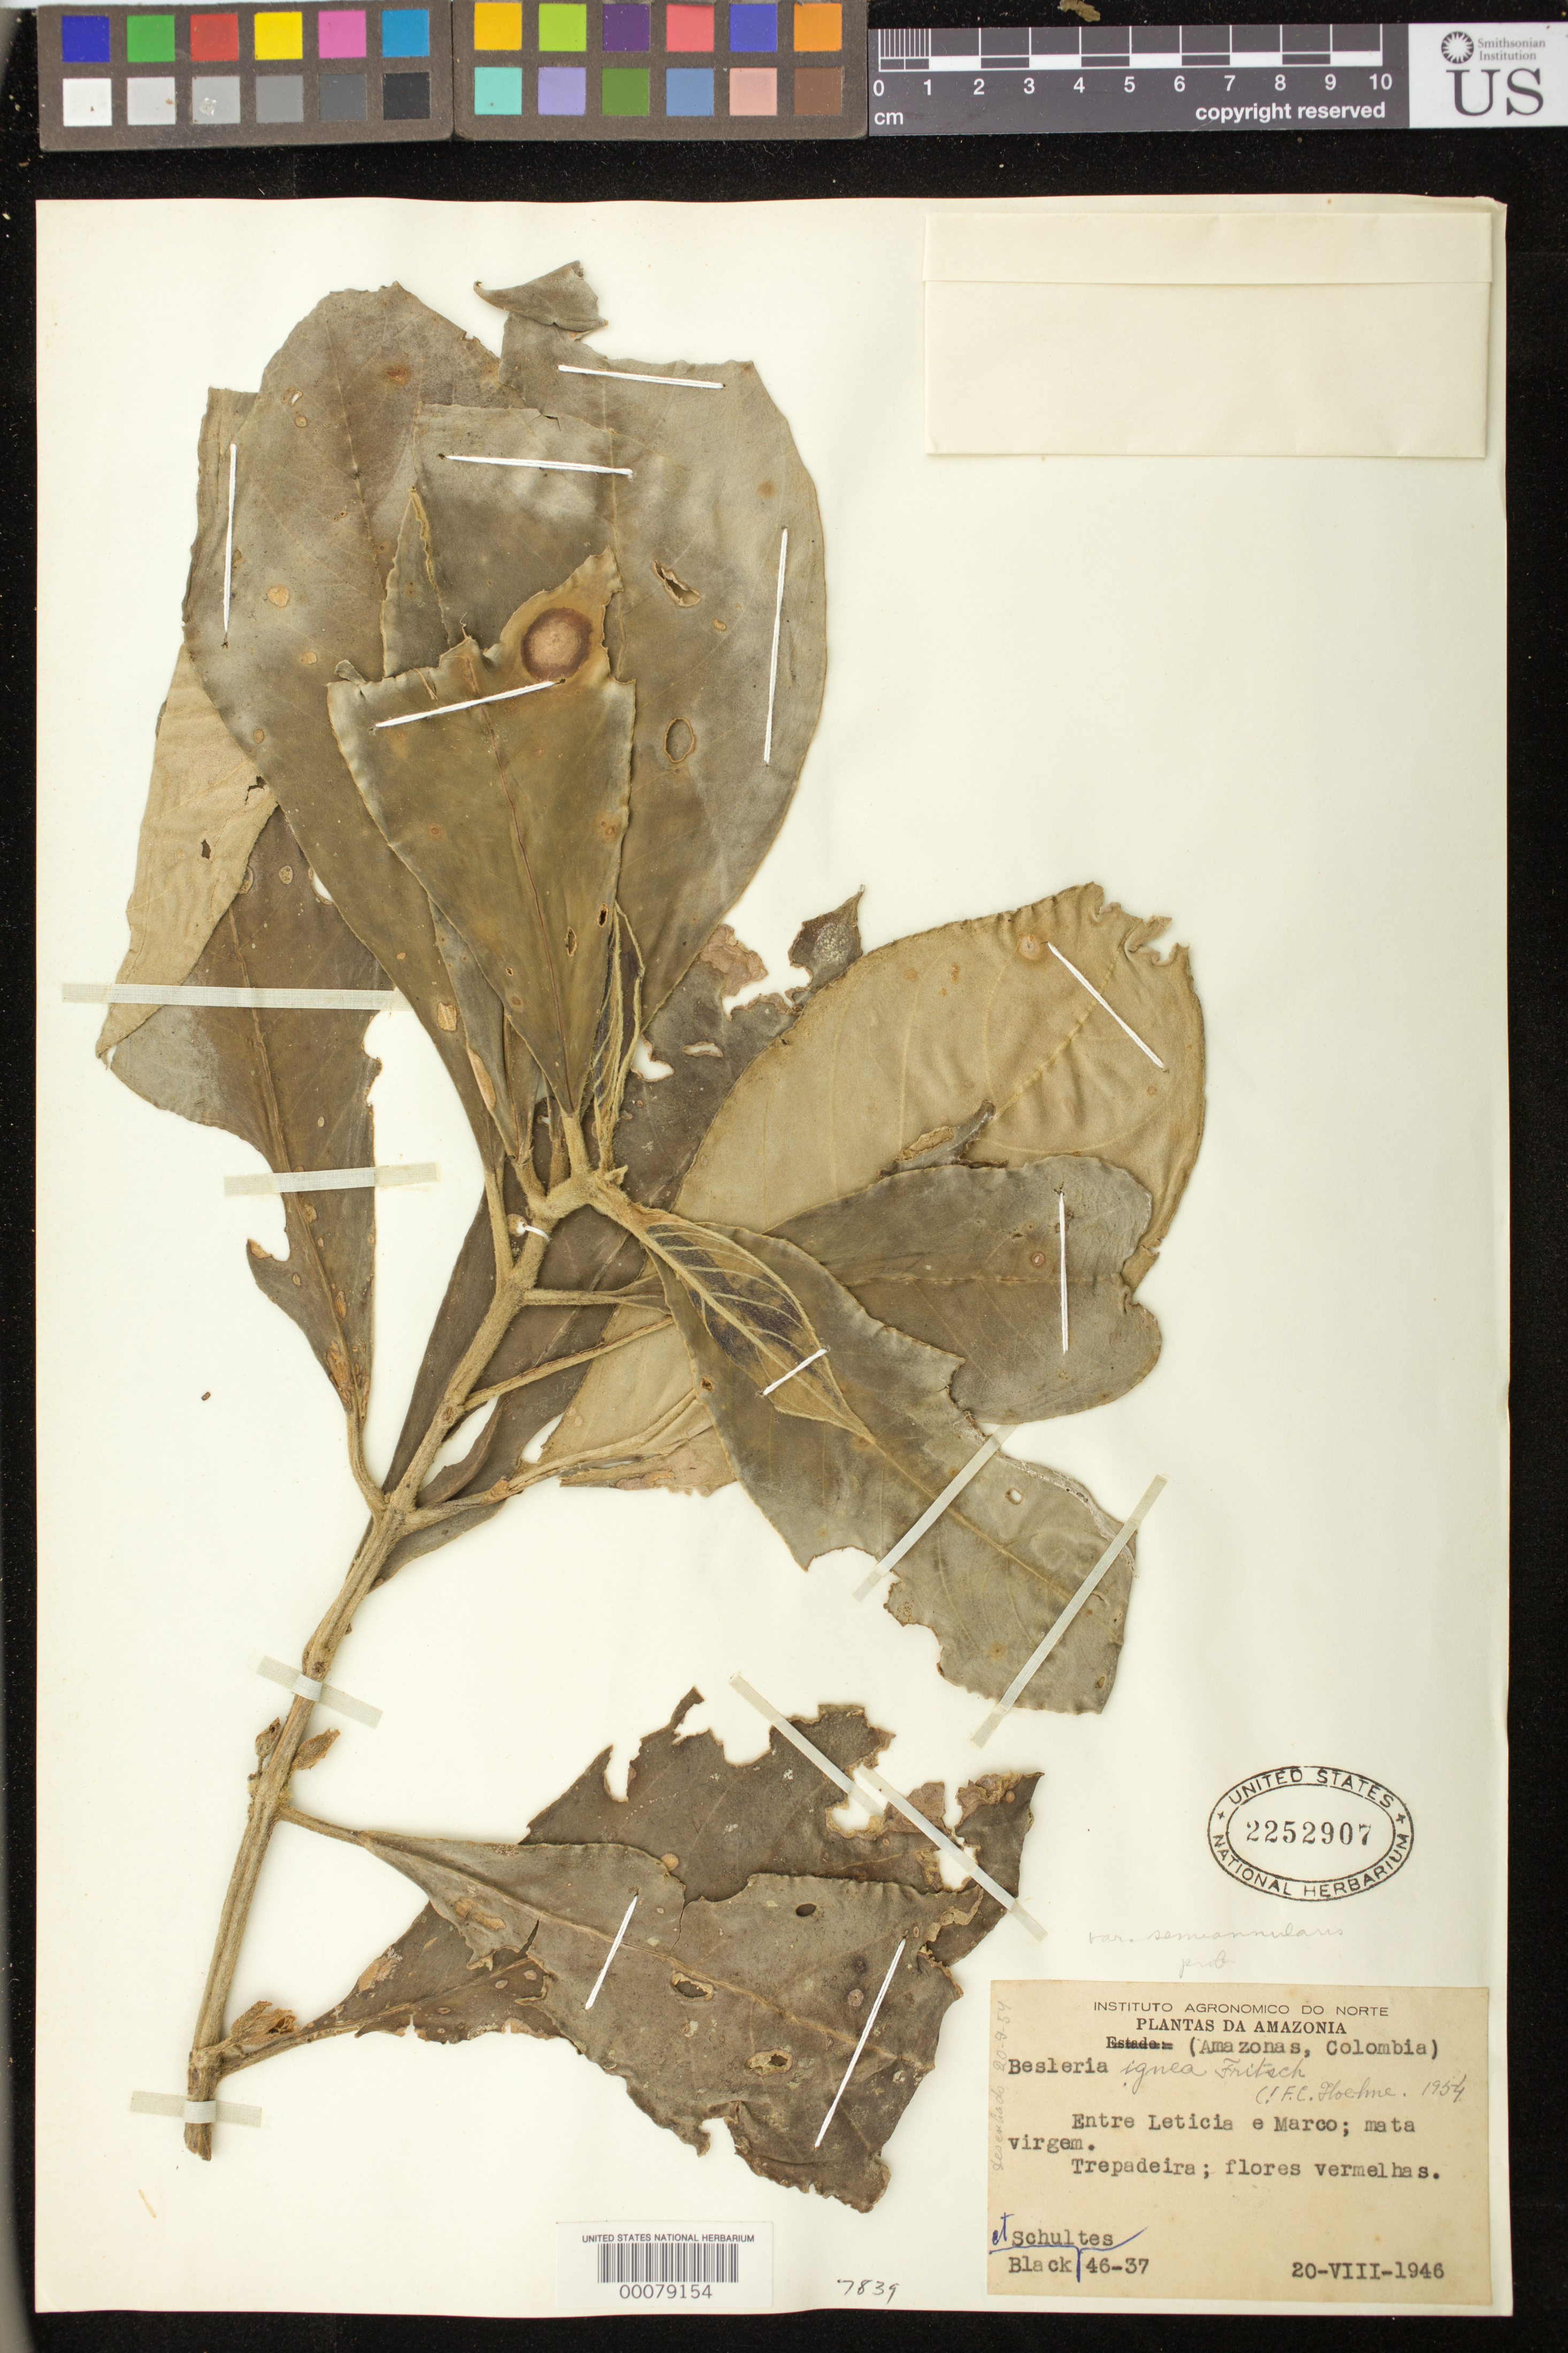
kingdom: Plantae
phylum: Tracheophyta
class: Magnoliopsida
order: Lamiales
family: Gesneriaceae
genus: Besleria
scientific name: Besleria aggregata var. semiannularis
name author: (C.V. Morton) C.V. Morton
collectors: G. A. Black & R. E. Schultes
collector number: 4637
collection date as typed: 20 Aug 1946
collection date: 1946-08-20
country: Colombia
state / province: Amazônas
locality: Between Leticia and Marco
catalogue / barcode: US 2252907